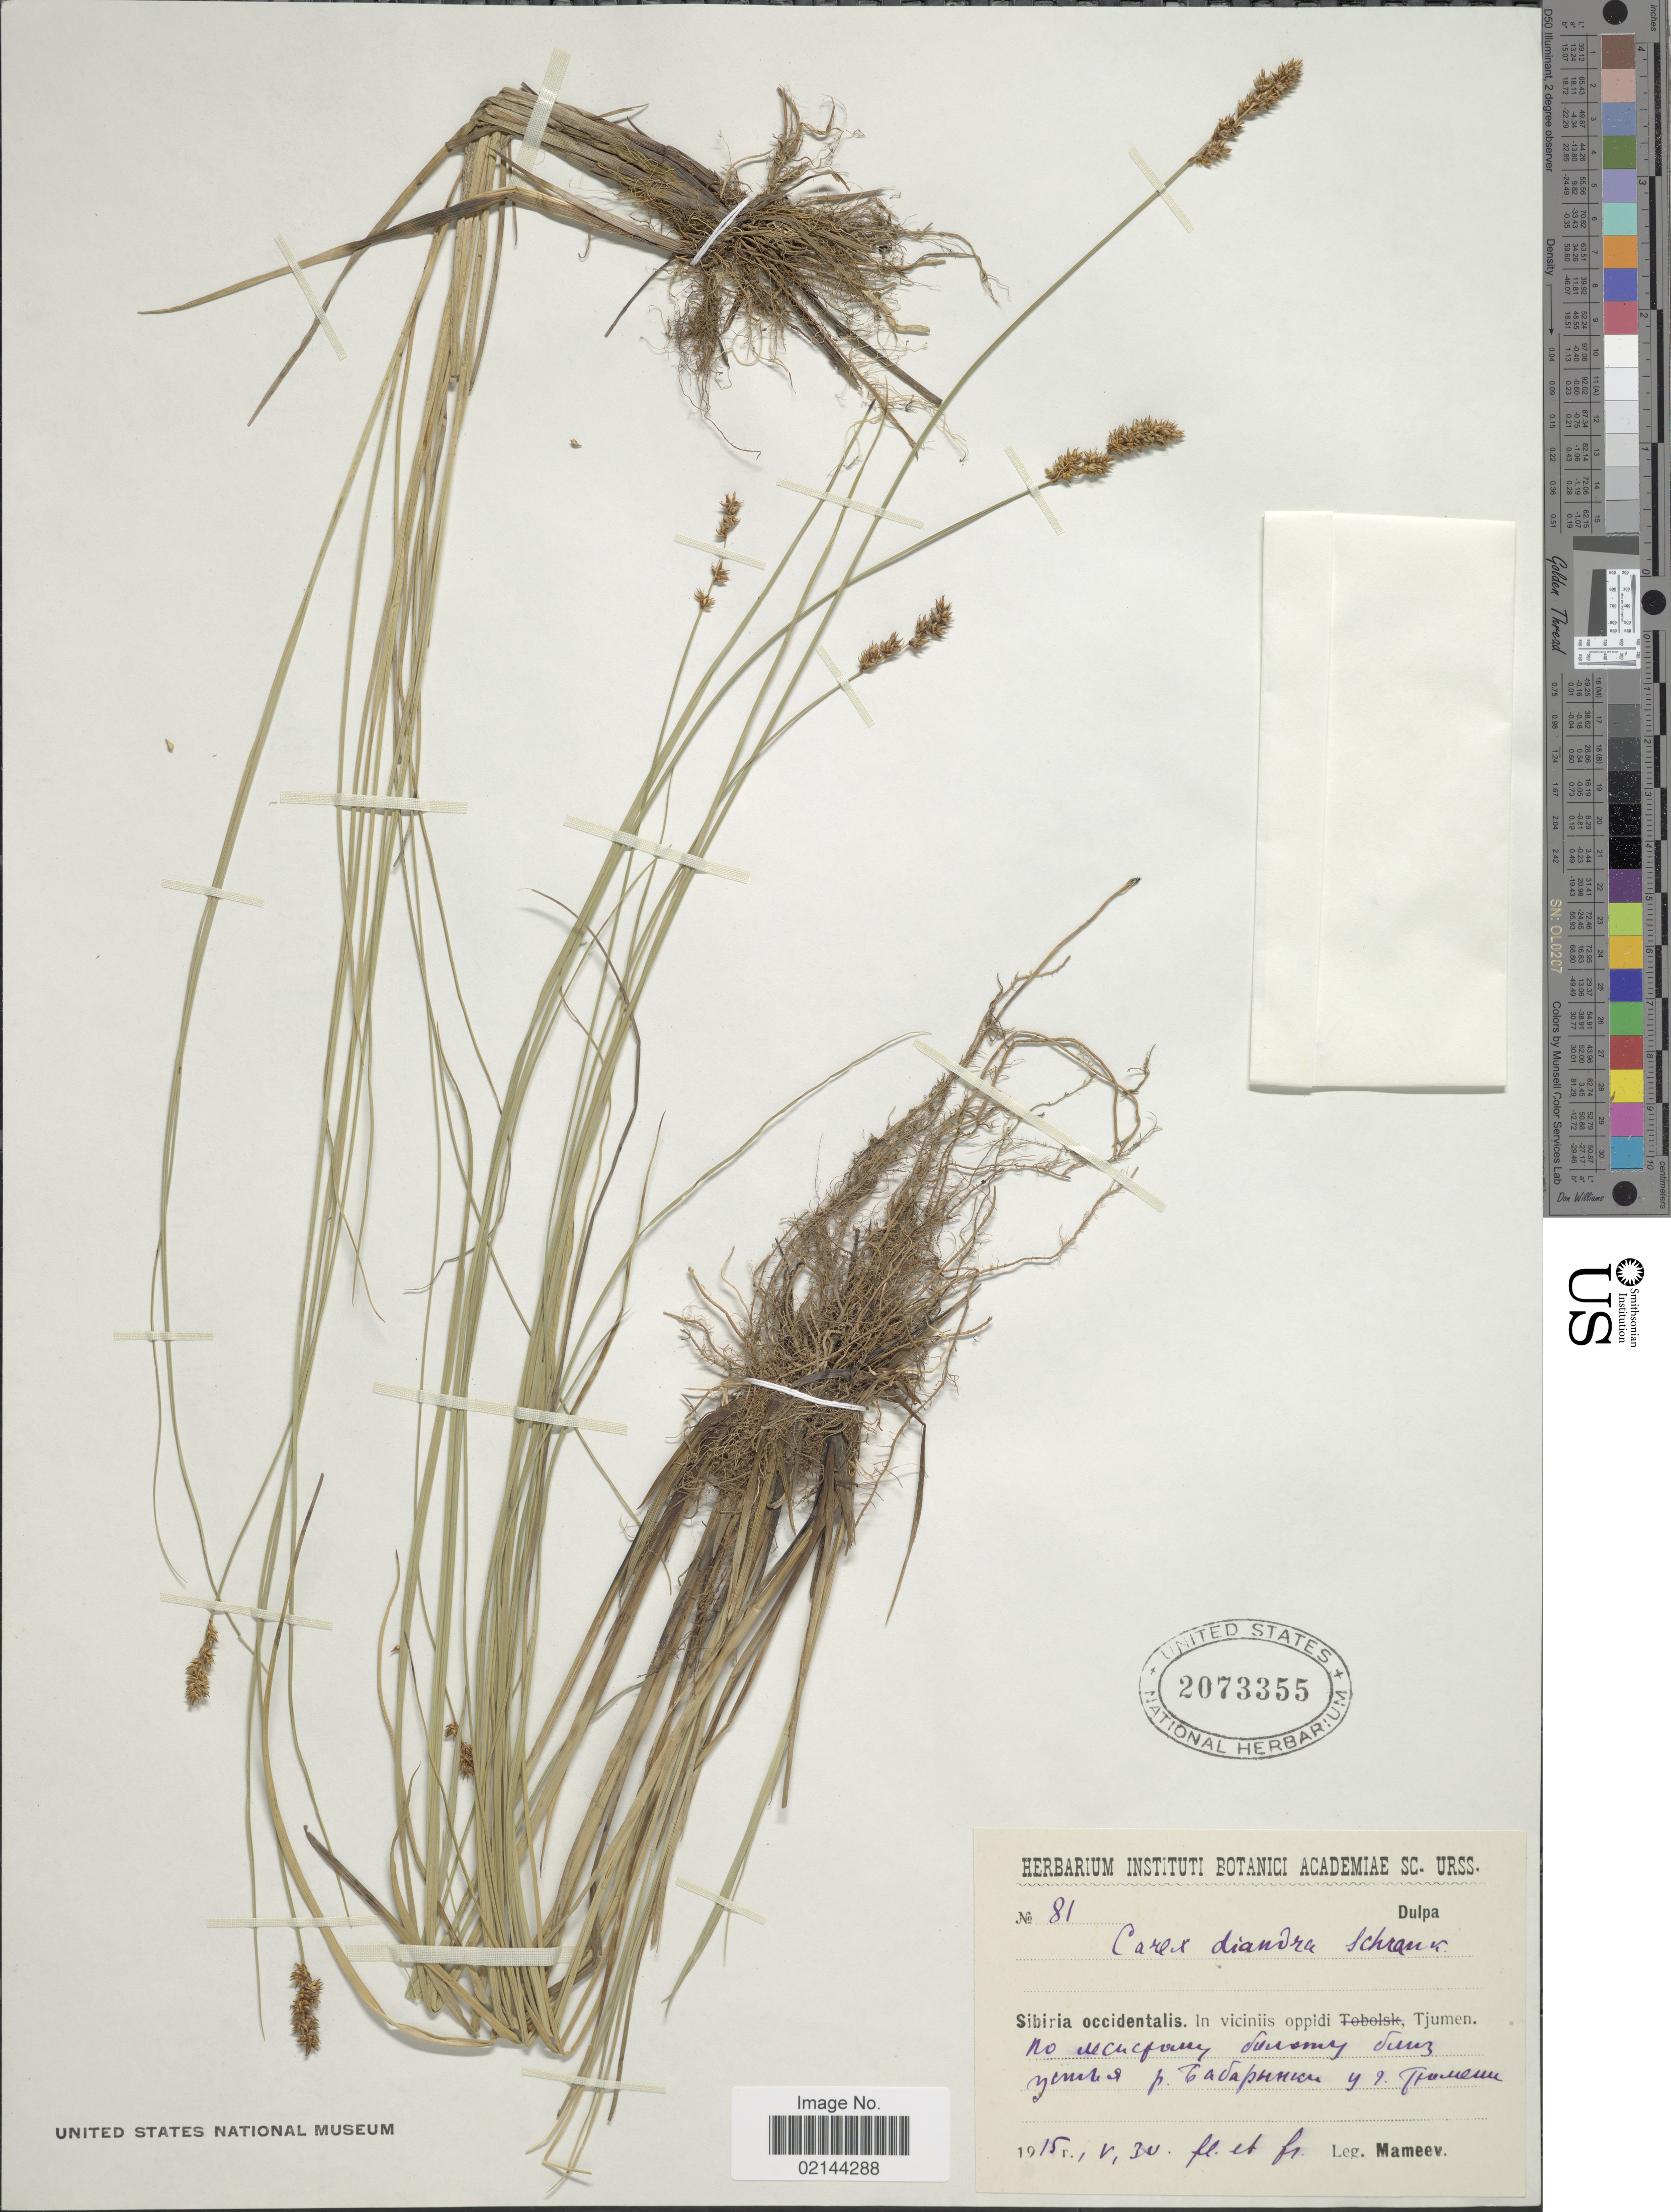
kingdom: Plantae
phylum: Tracheophyta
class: Liliopsida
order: Poales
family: Cyperaceae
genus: Carex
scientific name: Carex diandra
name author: Schrank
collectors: Mameev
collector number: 81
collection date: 1915-05-30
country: Russian Federation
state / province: Tyumen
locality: Sibiria occidentalis, In viciniis oppidi, Tjumen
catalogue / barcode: US 2073355